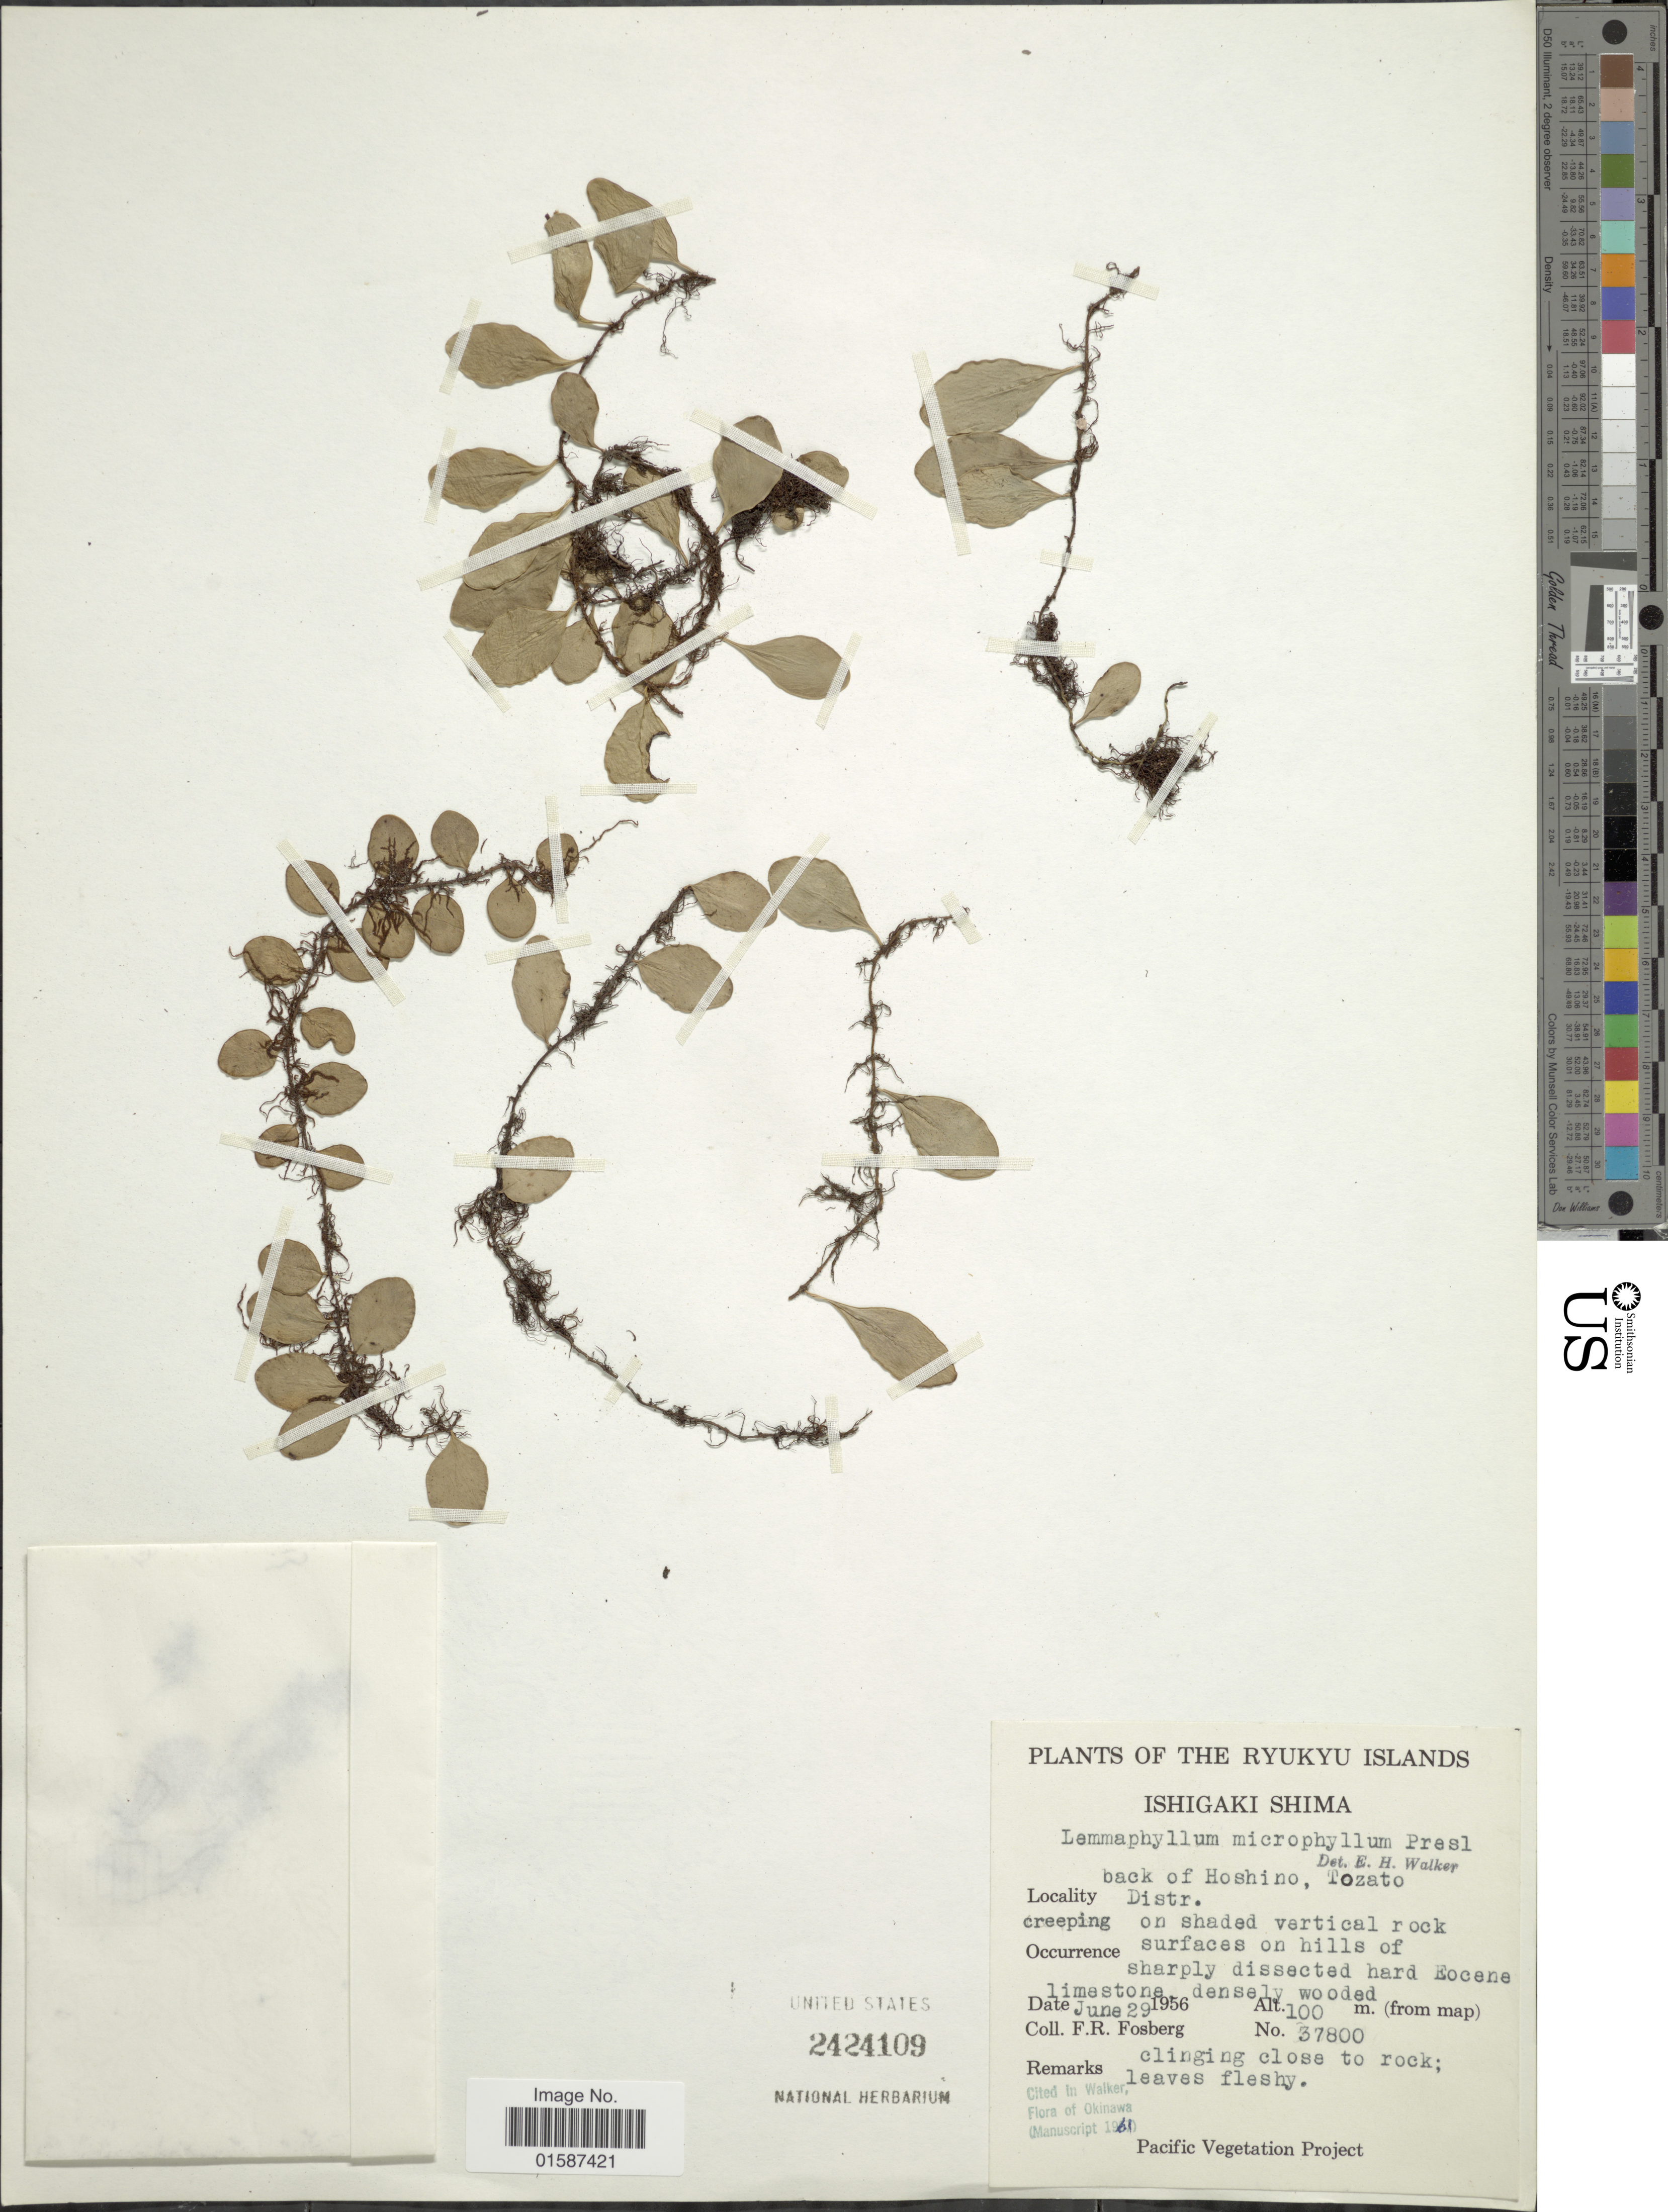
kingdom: Plantae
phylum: Tracheophyta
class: Polypodiopsida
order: Polypodiales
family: Polypodiaceae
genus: Lemmaphyllum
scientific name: Lemmaphyllum microphyllum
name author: C. Presl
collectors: F. R. Fosberg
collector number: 37800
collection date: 1956-06-29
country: Japan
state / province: Okinawa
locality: Ryukyu Islands, Ishigaki shima, back of Hoshino, Tozato Distr.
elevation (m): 100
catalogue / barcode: US 2424109